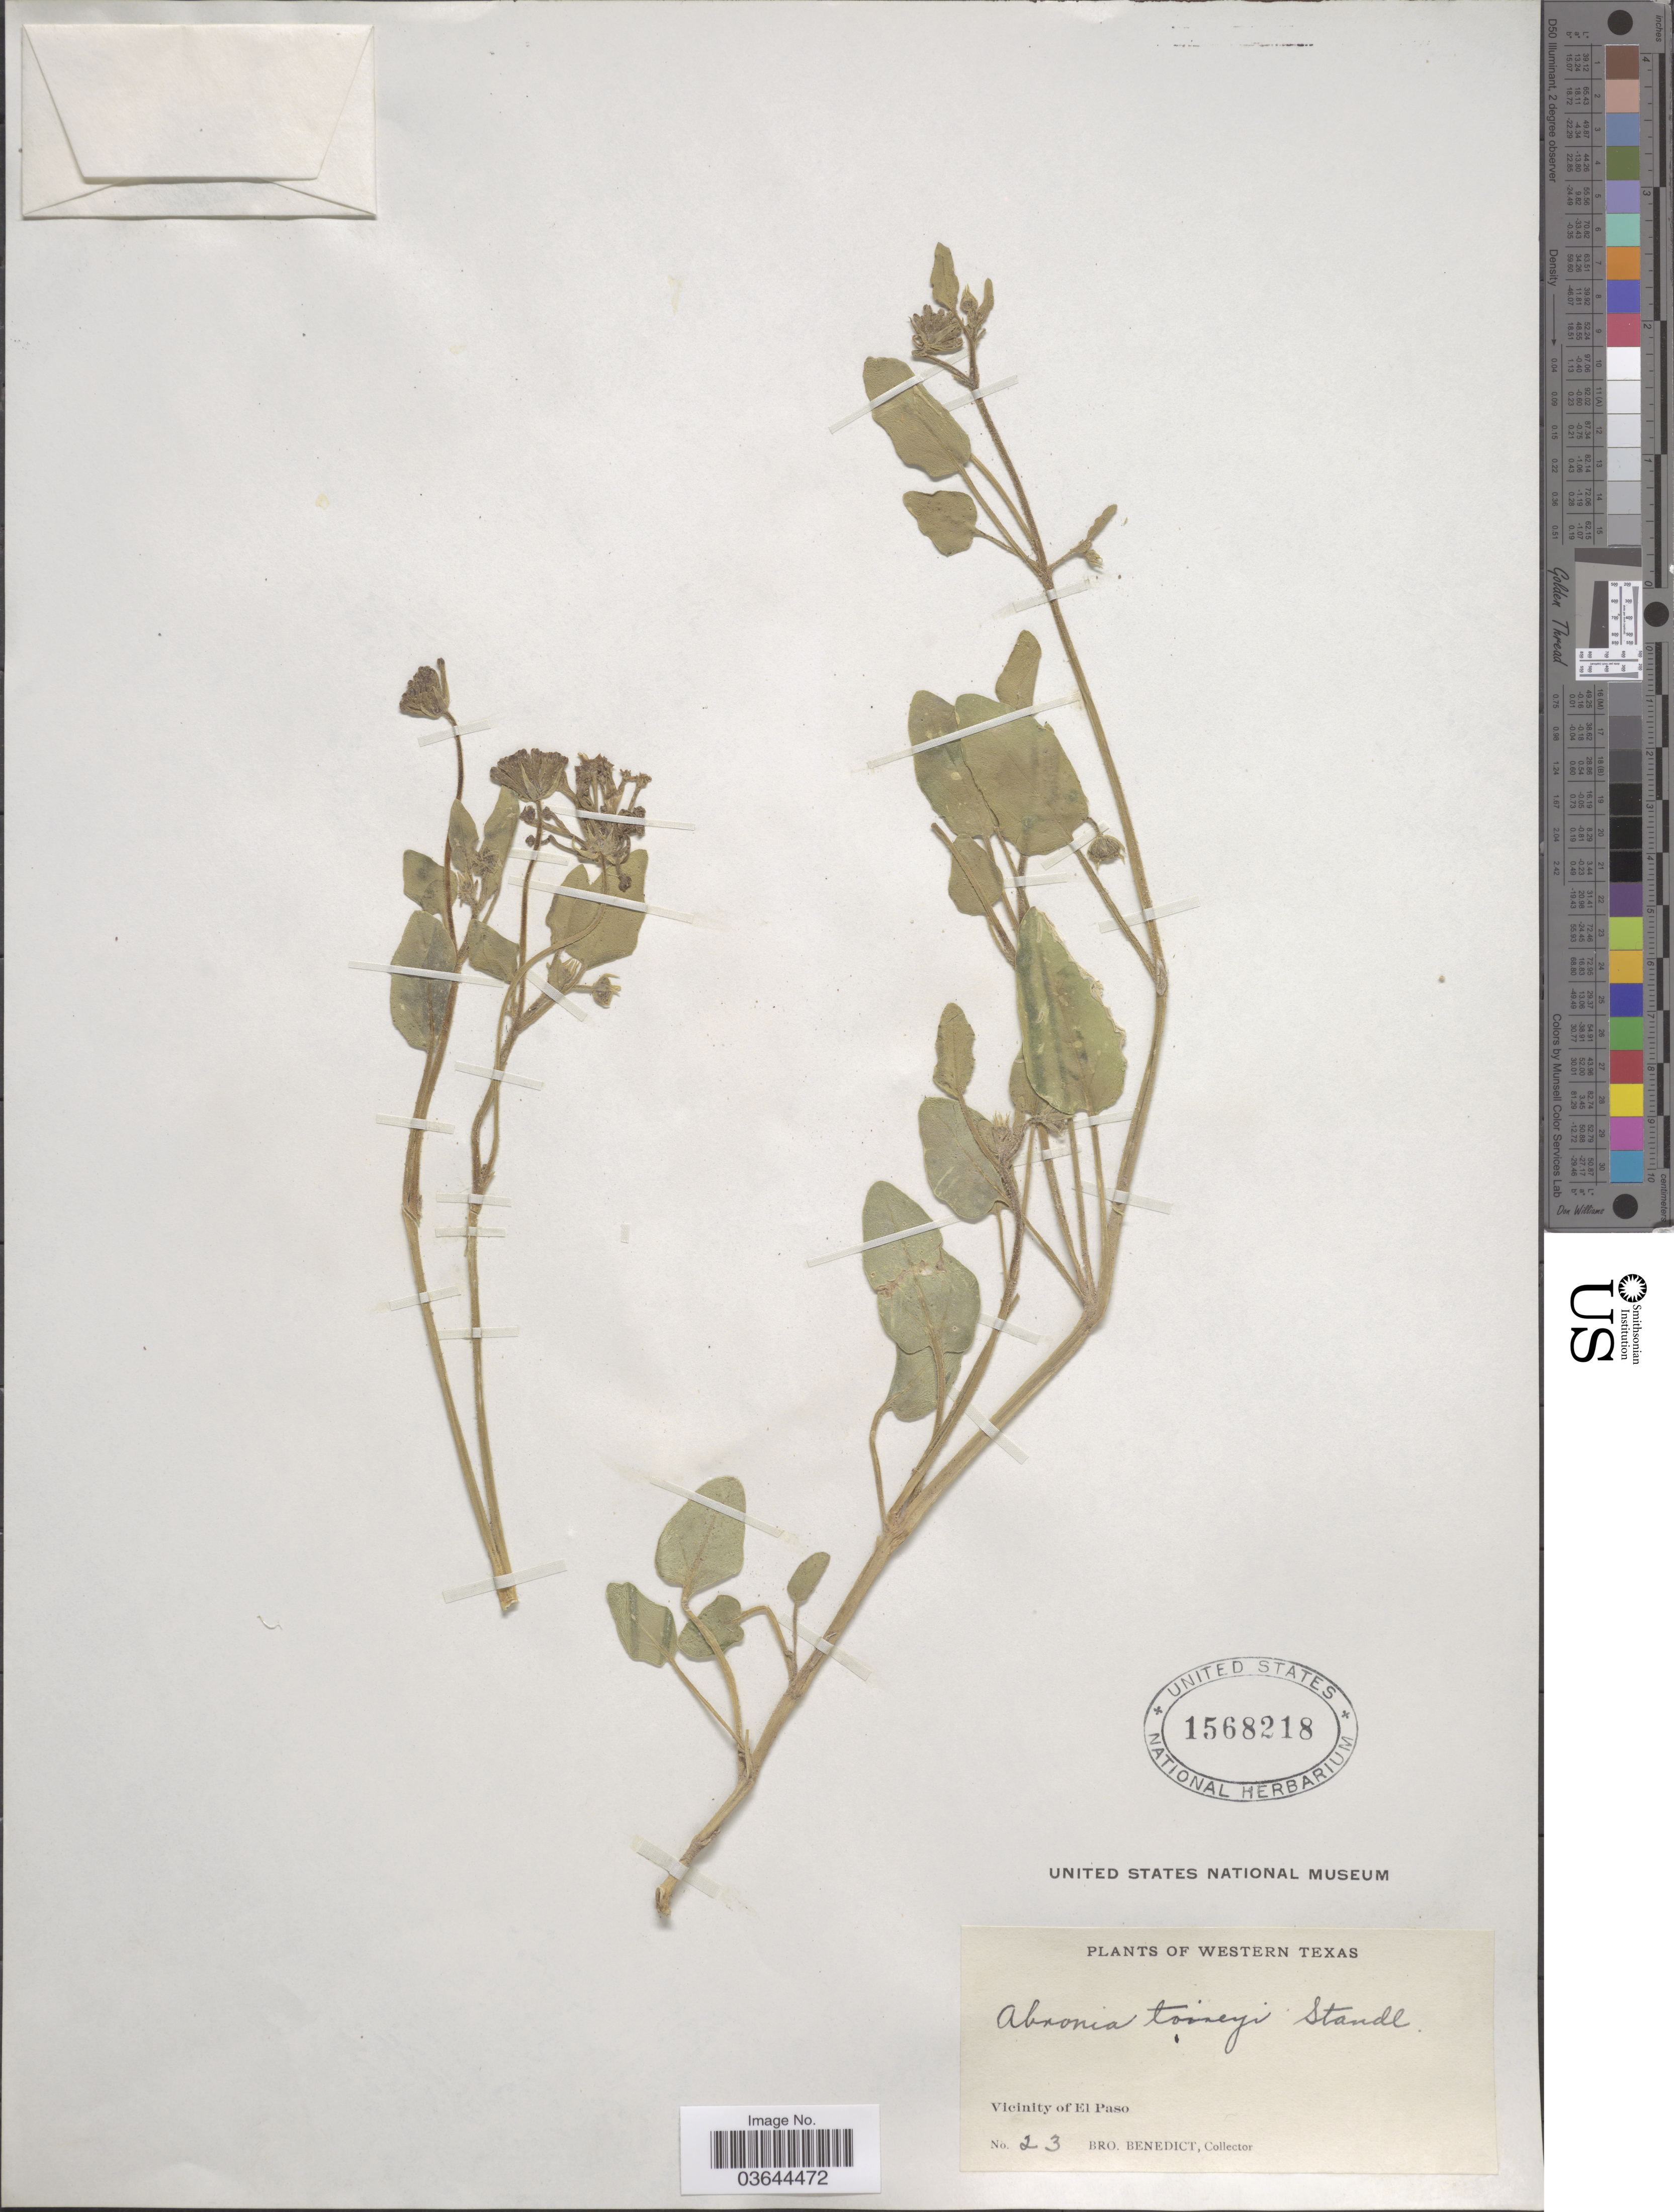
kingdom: Plantae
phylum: Tracheophyta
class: Magnoliopsida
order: Caryophyllales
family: Nyctaginaceae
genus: Abronia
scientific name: Abronia angustifolia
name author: Greene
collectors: B. Ayers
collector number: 23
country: United States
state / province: Texas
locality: Western Texas, Vicinity of El Paso.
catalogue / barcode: US 1568218